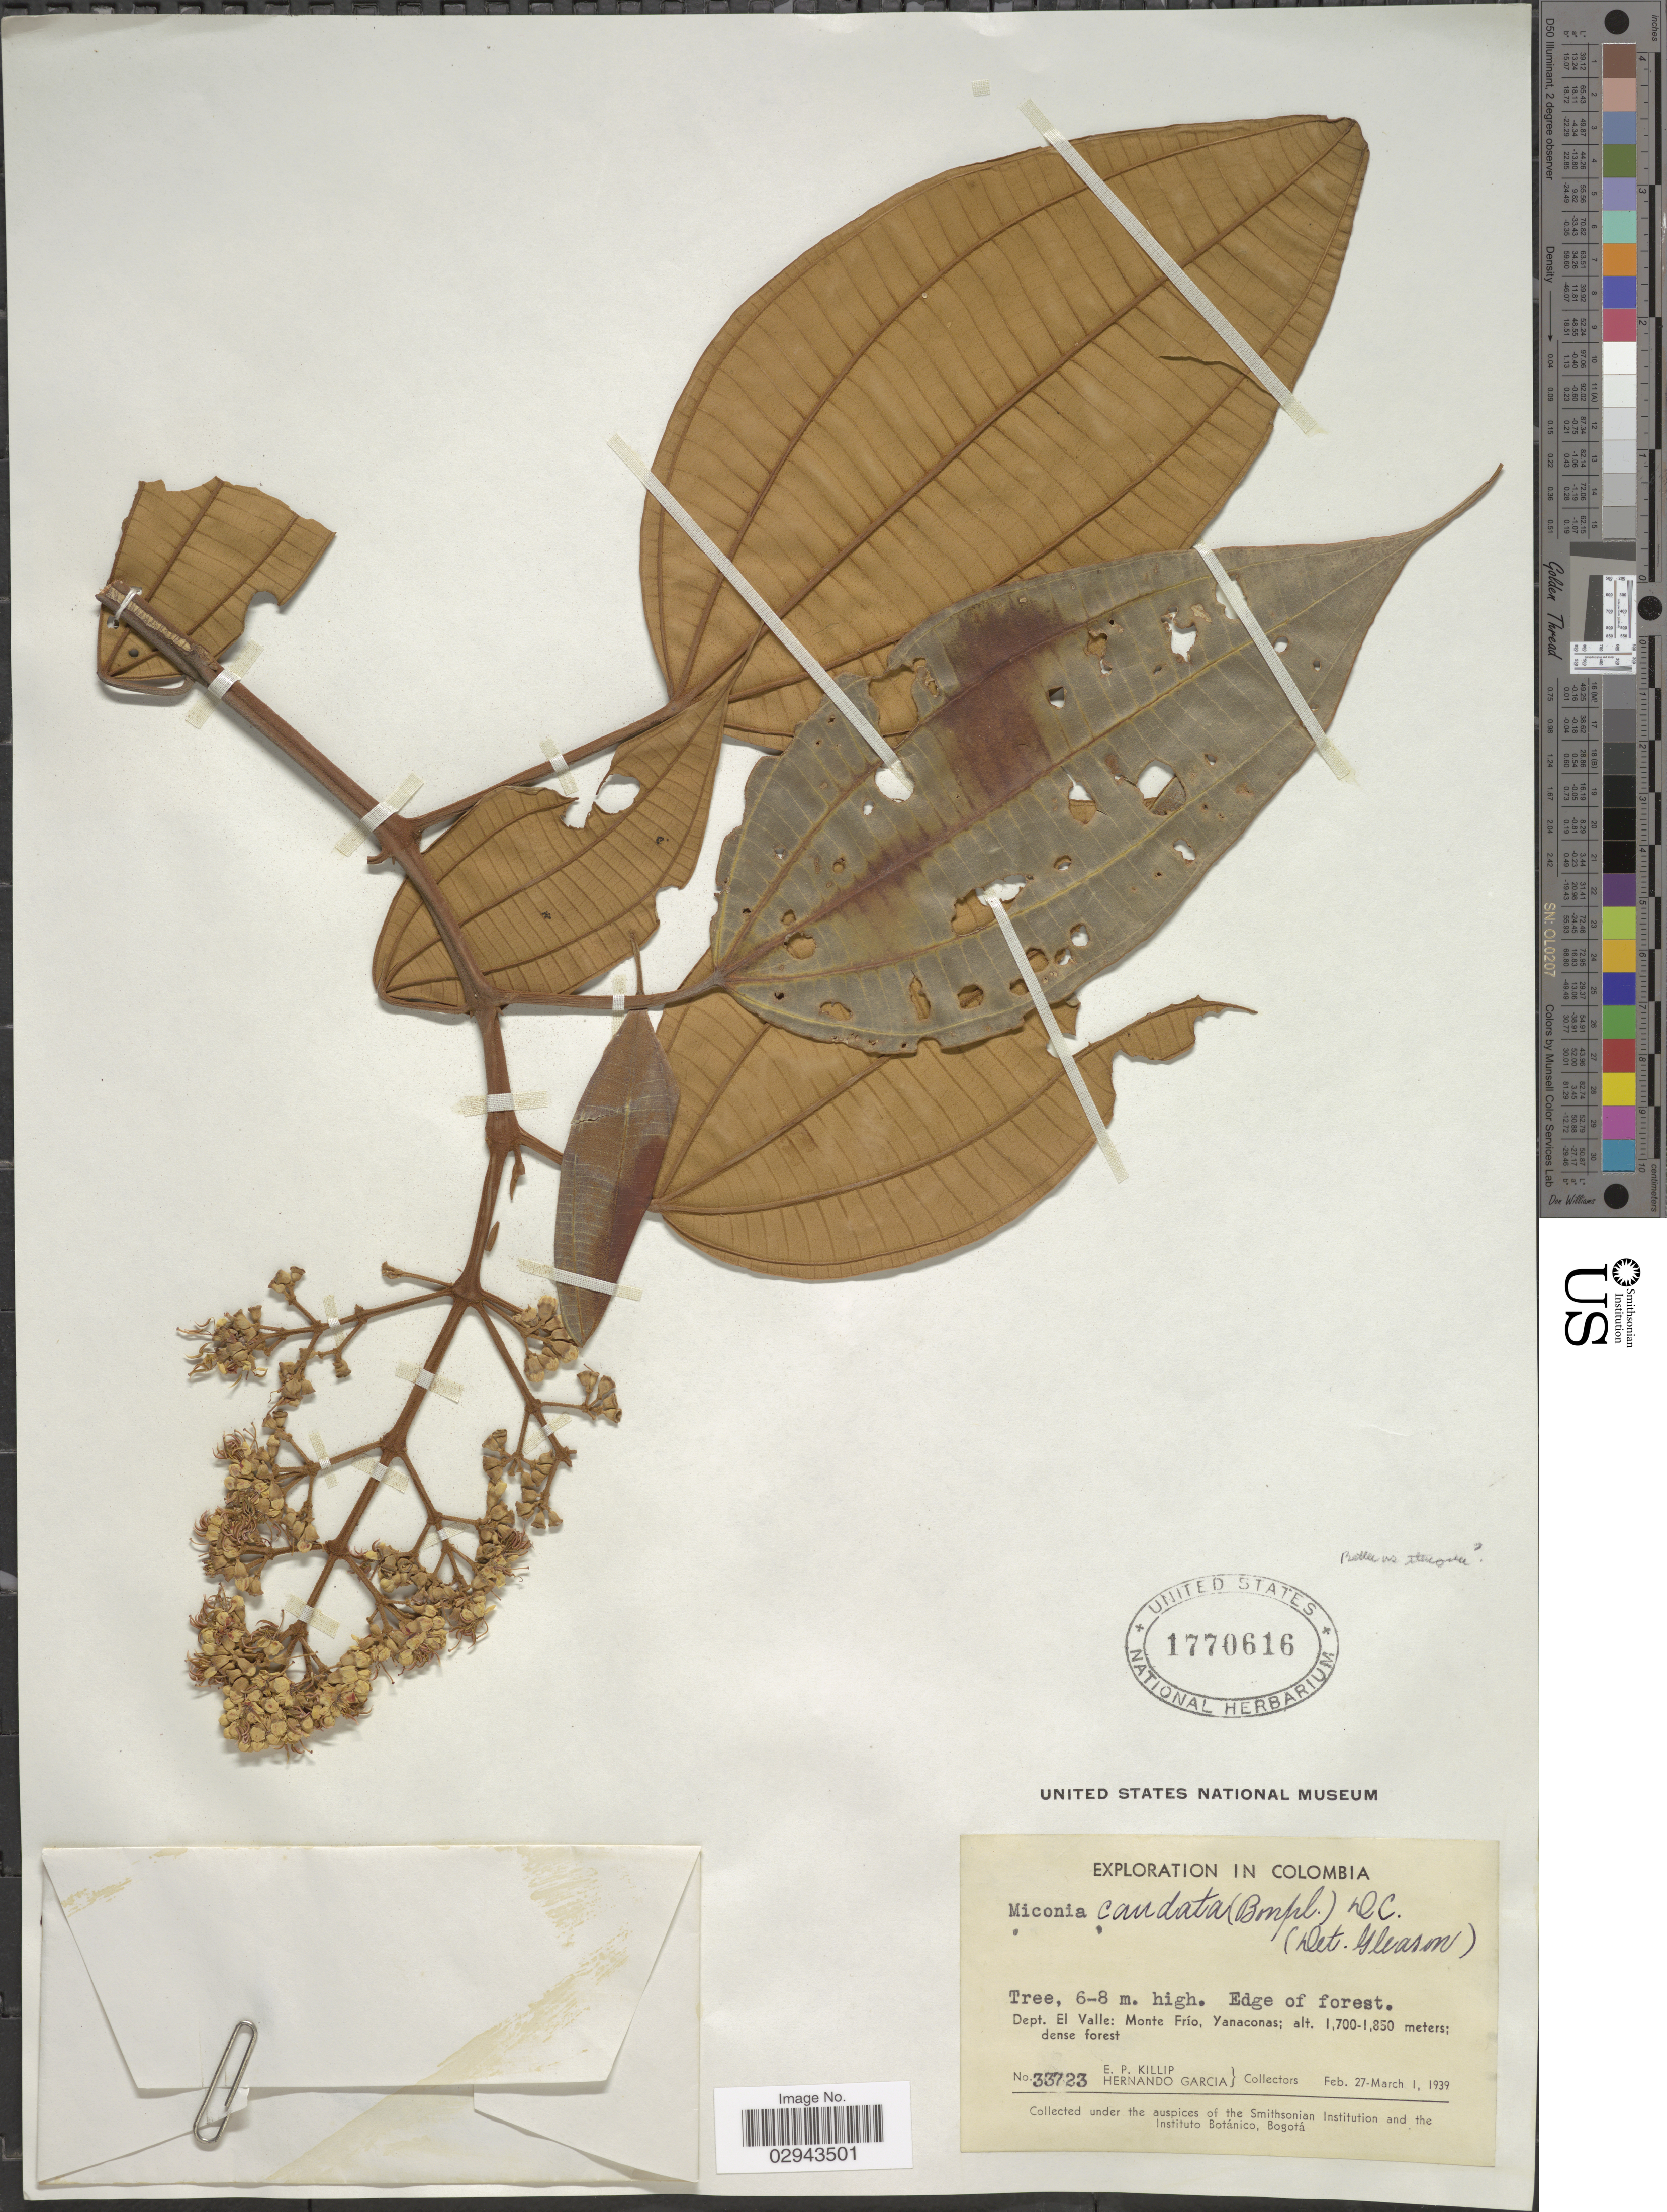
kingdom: Plantae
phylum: Tracheophyta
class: Magnoliopsida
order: Myrtales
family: Melastomataceae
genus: Miconia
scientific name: Miconia stenoura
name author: Triana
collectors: E. P. Killip & H. Garcia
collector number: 33723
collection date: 1939-02-27/1939-03-01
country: Colombia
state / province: Valle del Cauca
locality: Dept. El Valle: Monte Frío, Yanaconas.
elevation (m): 1700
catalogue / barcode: US 1770616